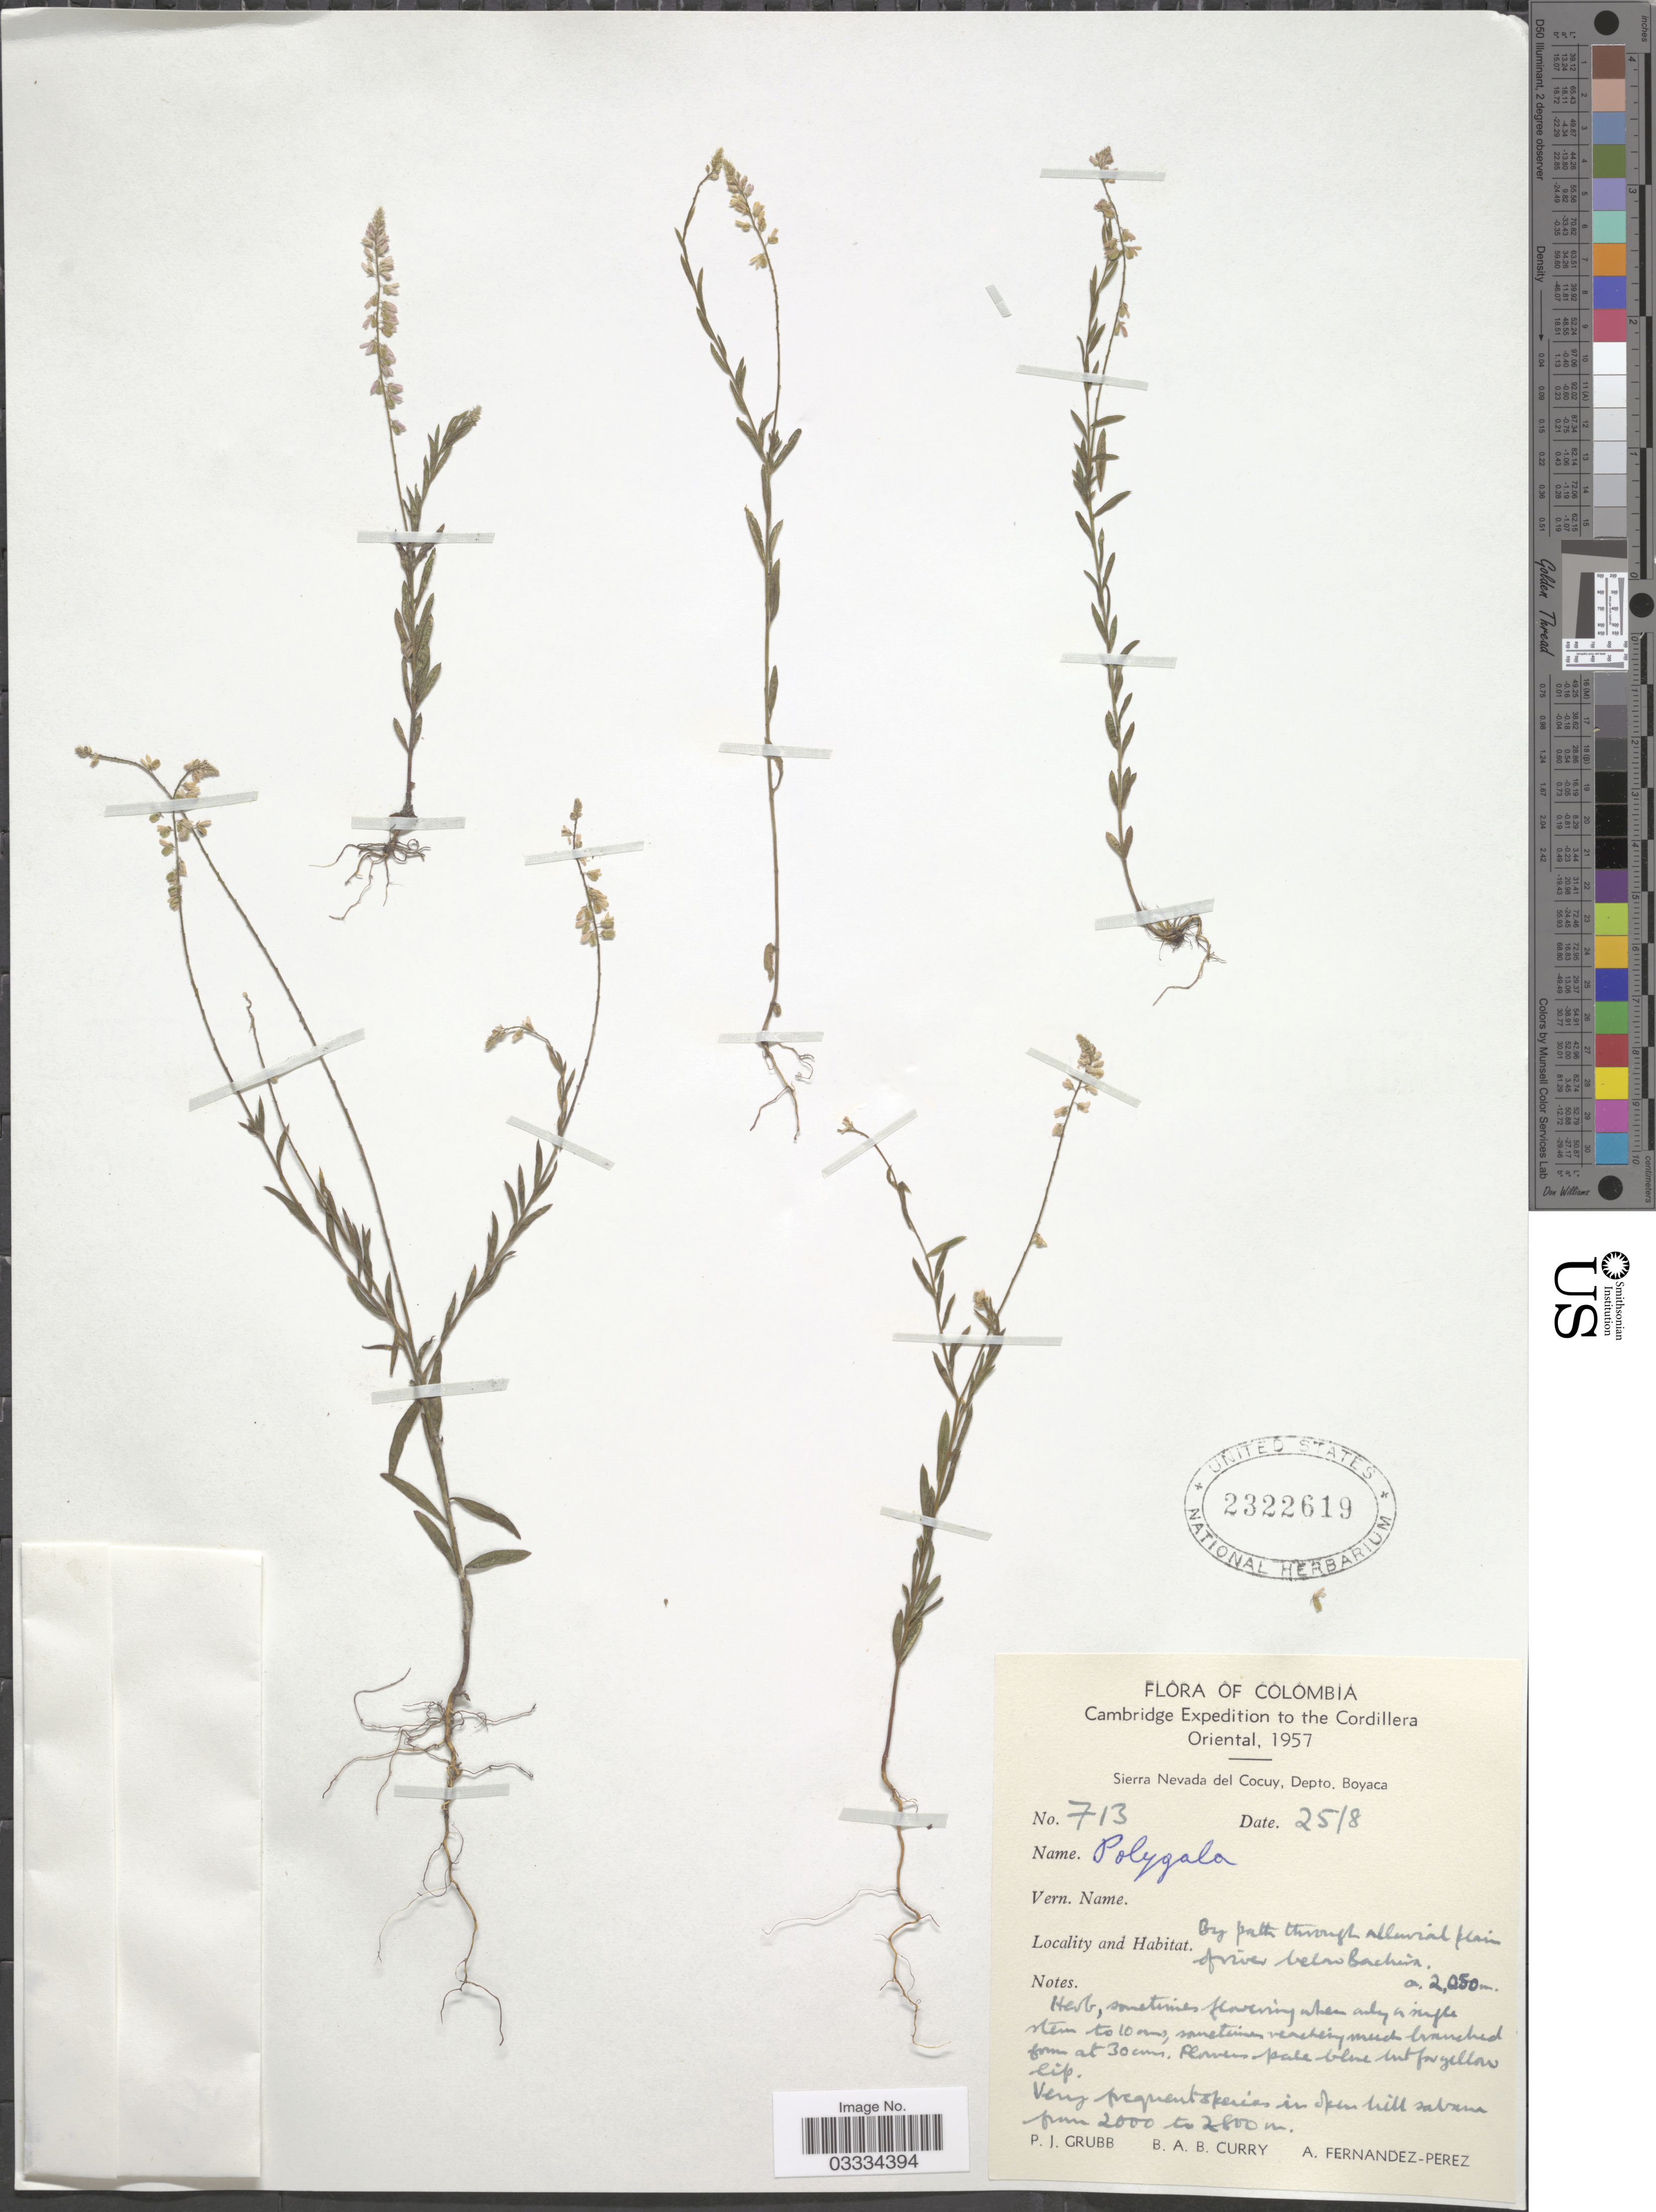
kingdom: Plantae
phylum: Tracheophyta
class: Magnoliopsida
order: Fabales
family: Polygalaceae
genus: Polygala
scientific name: Polygala sp.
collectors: P. J. Grubb, B. A. B. Curry & A. Fernández-Pérez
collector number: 713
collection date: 1957-08-25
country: Colombia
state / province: Boyacá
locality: The Cordillera Oriental. Sierra Nevada del Cocuy, Depto. Boyaca. By path through alluvial plain of river below Bachira.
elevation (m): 2050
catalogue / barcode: US 2322619